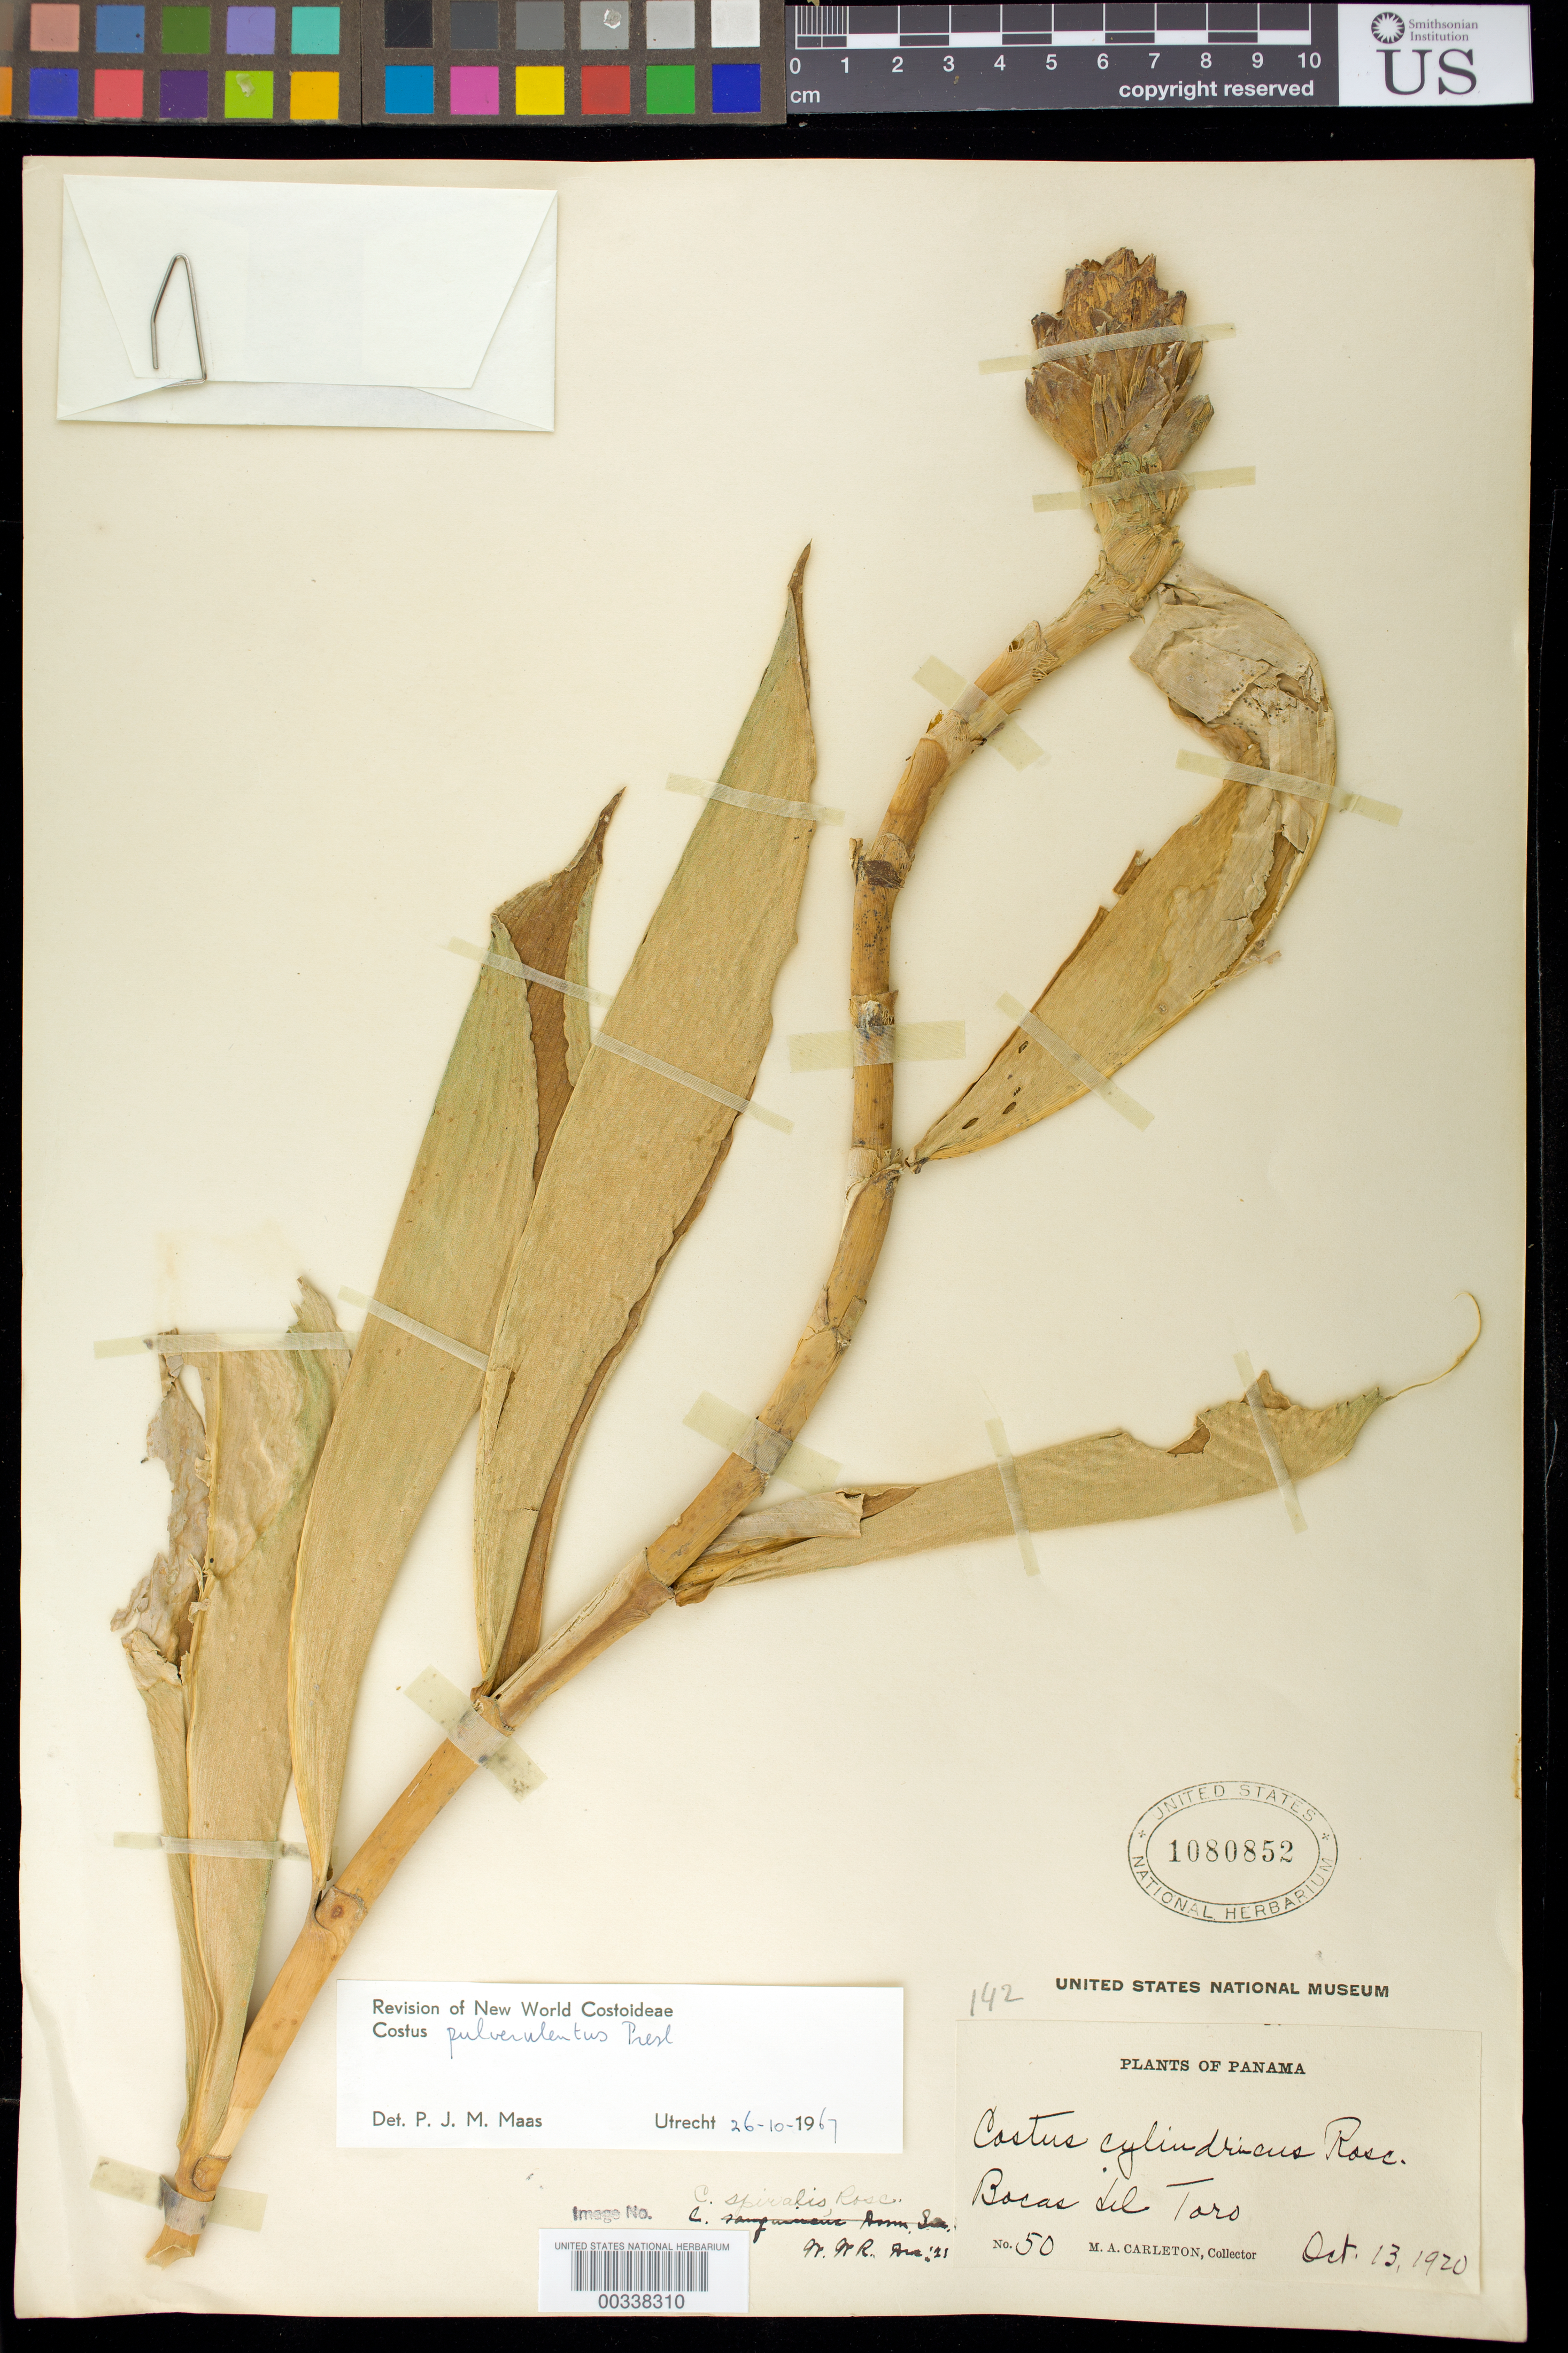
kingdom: Plantae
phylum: Tracheophyta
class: Liliopsida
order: Zingiberales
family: Costaceae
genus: Costus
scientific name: Costus pulverulentus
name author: C. Presl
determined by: Maas, Paul J. M.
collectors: M. A. Carleton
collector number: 50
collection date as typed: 13 Oct 1920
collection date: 1920-10-13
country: Panama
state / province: Bocas del Toro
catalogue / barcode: US 1080852